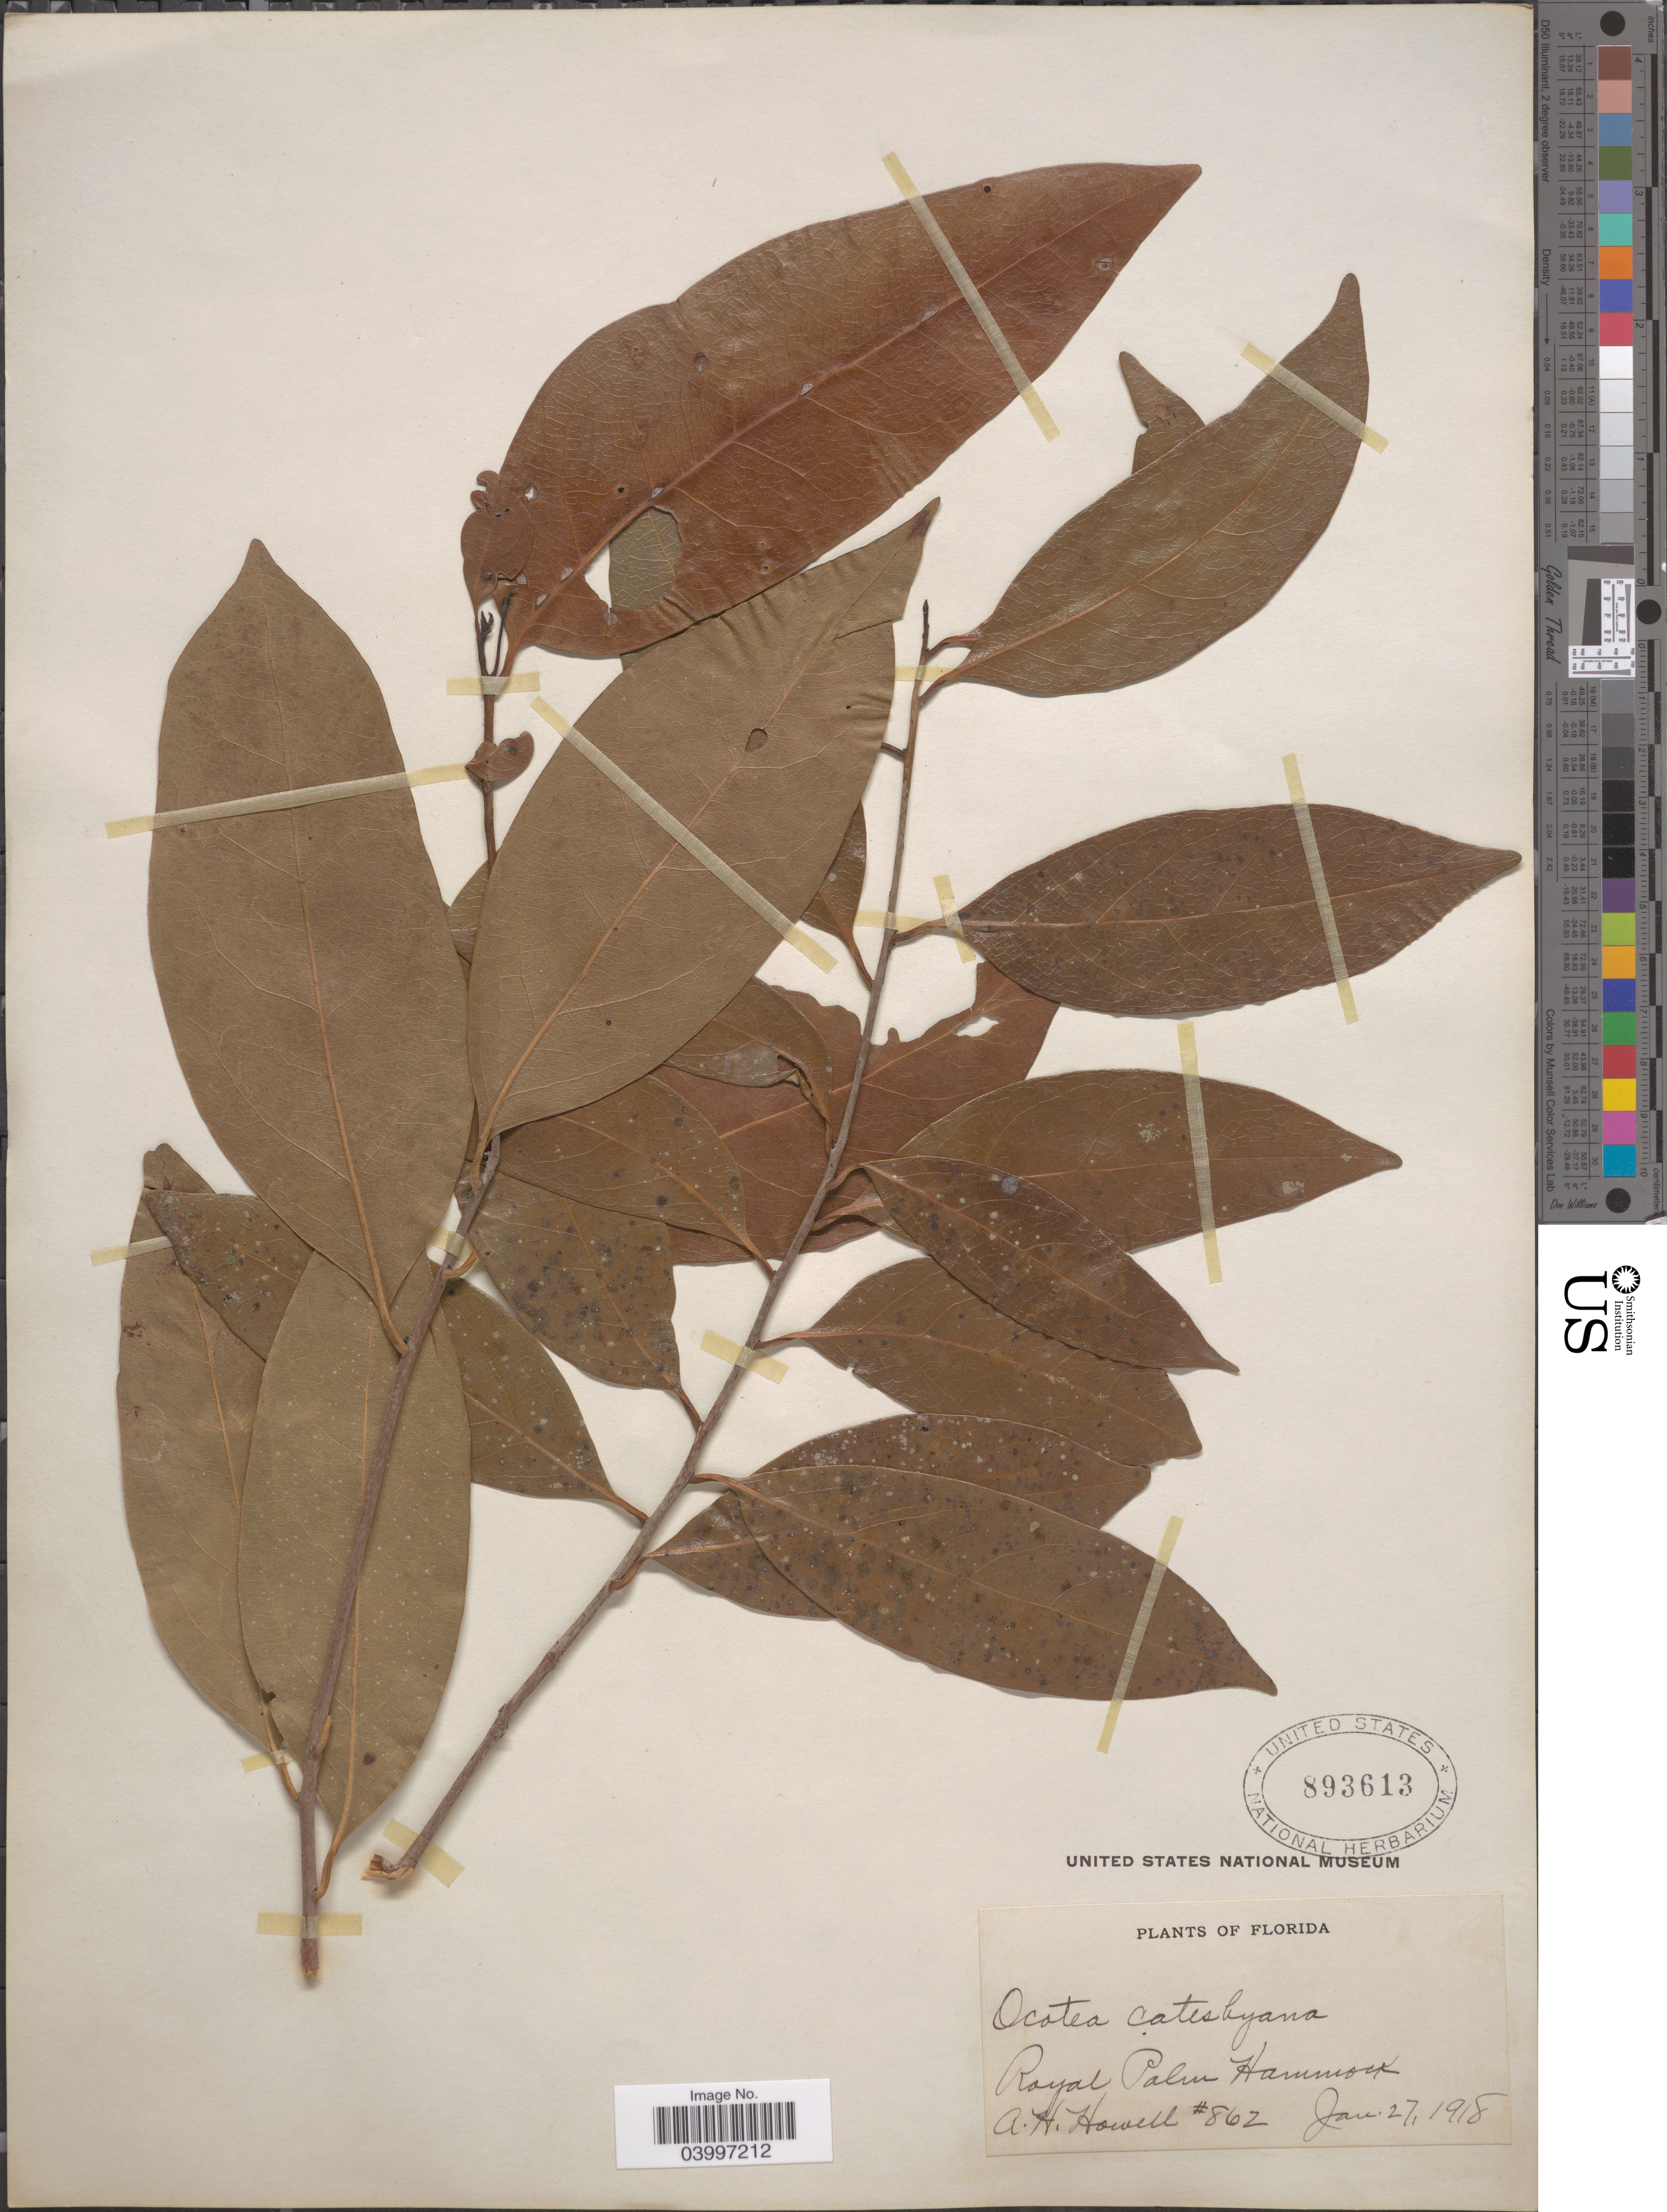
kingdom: Plantae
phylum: Tracheophyta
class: Magnoliopsida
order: Laurales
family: Lauraceae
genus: Nectandra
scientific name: Nectandra coriacea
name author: (Sw.) Griseb.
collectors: A. Howell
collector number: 862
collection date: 1918-01-27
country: United States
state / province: Florida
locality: Royal Palm Hammock.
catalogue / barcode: US 893613